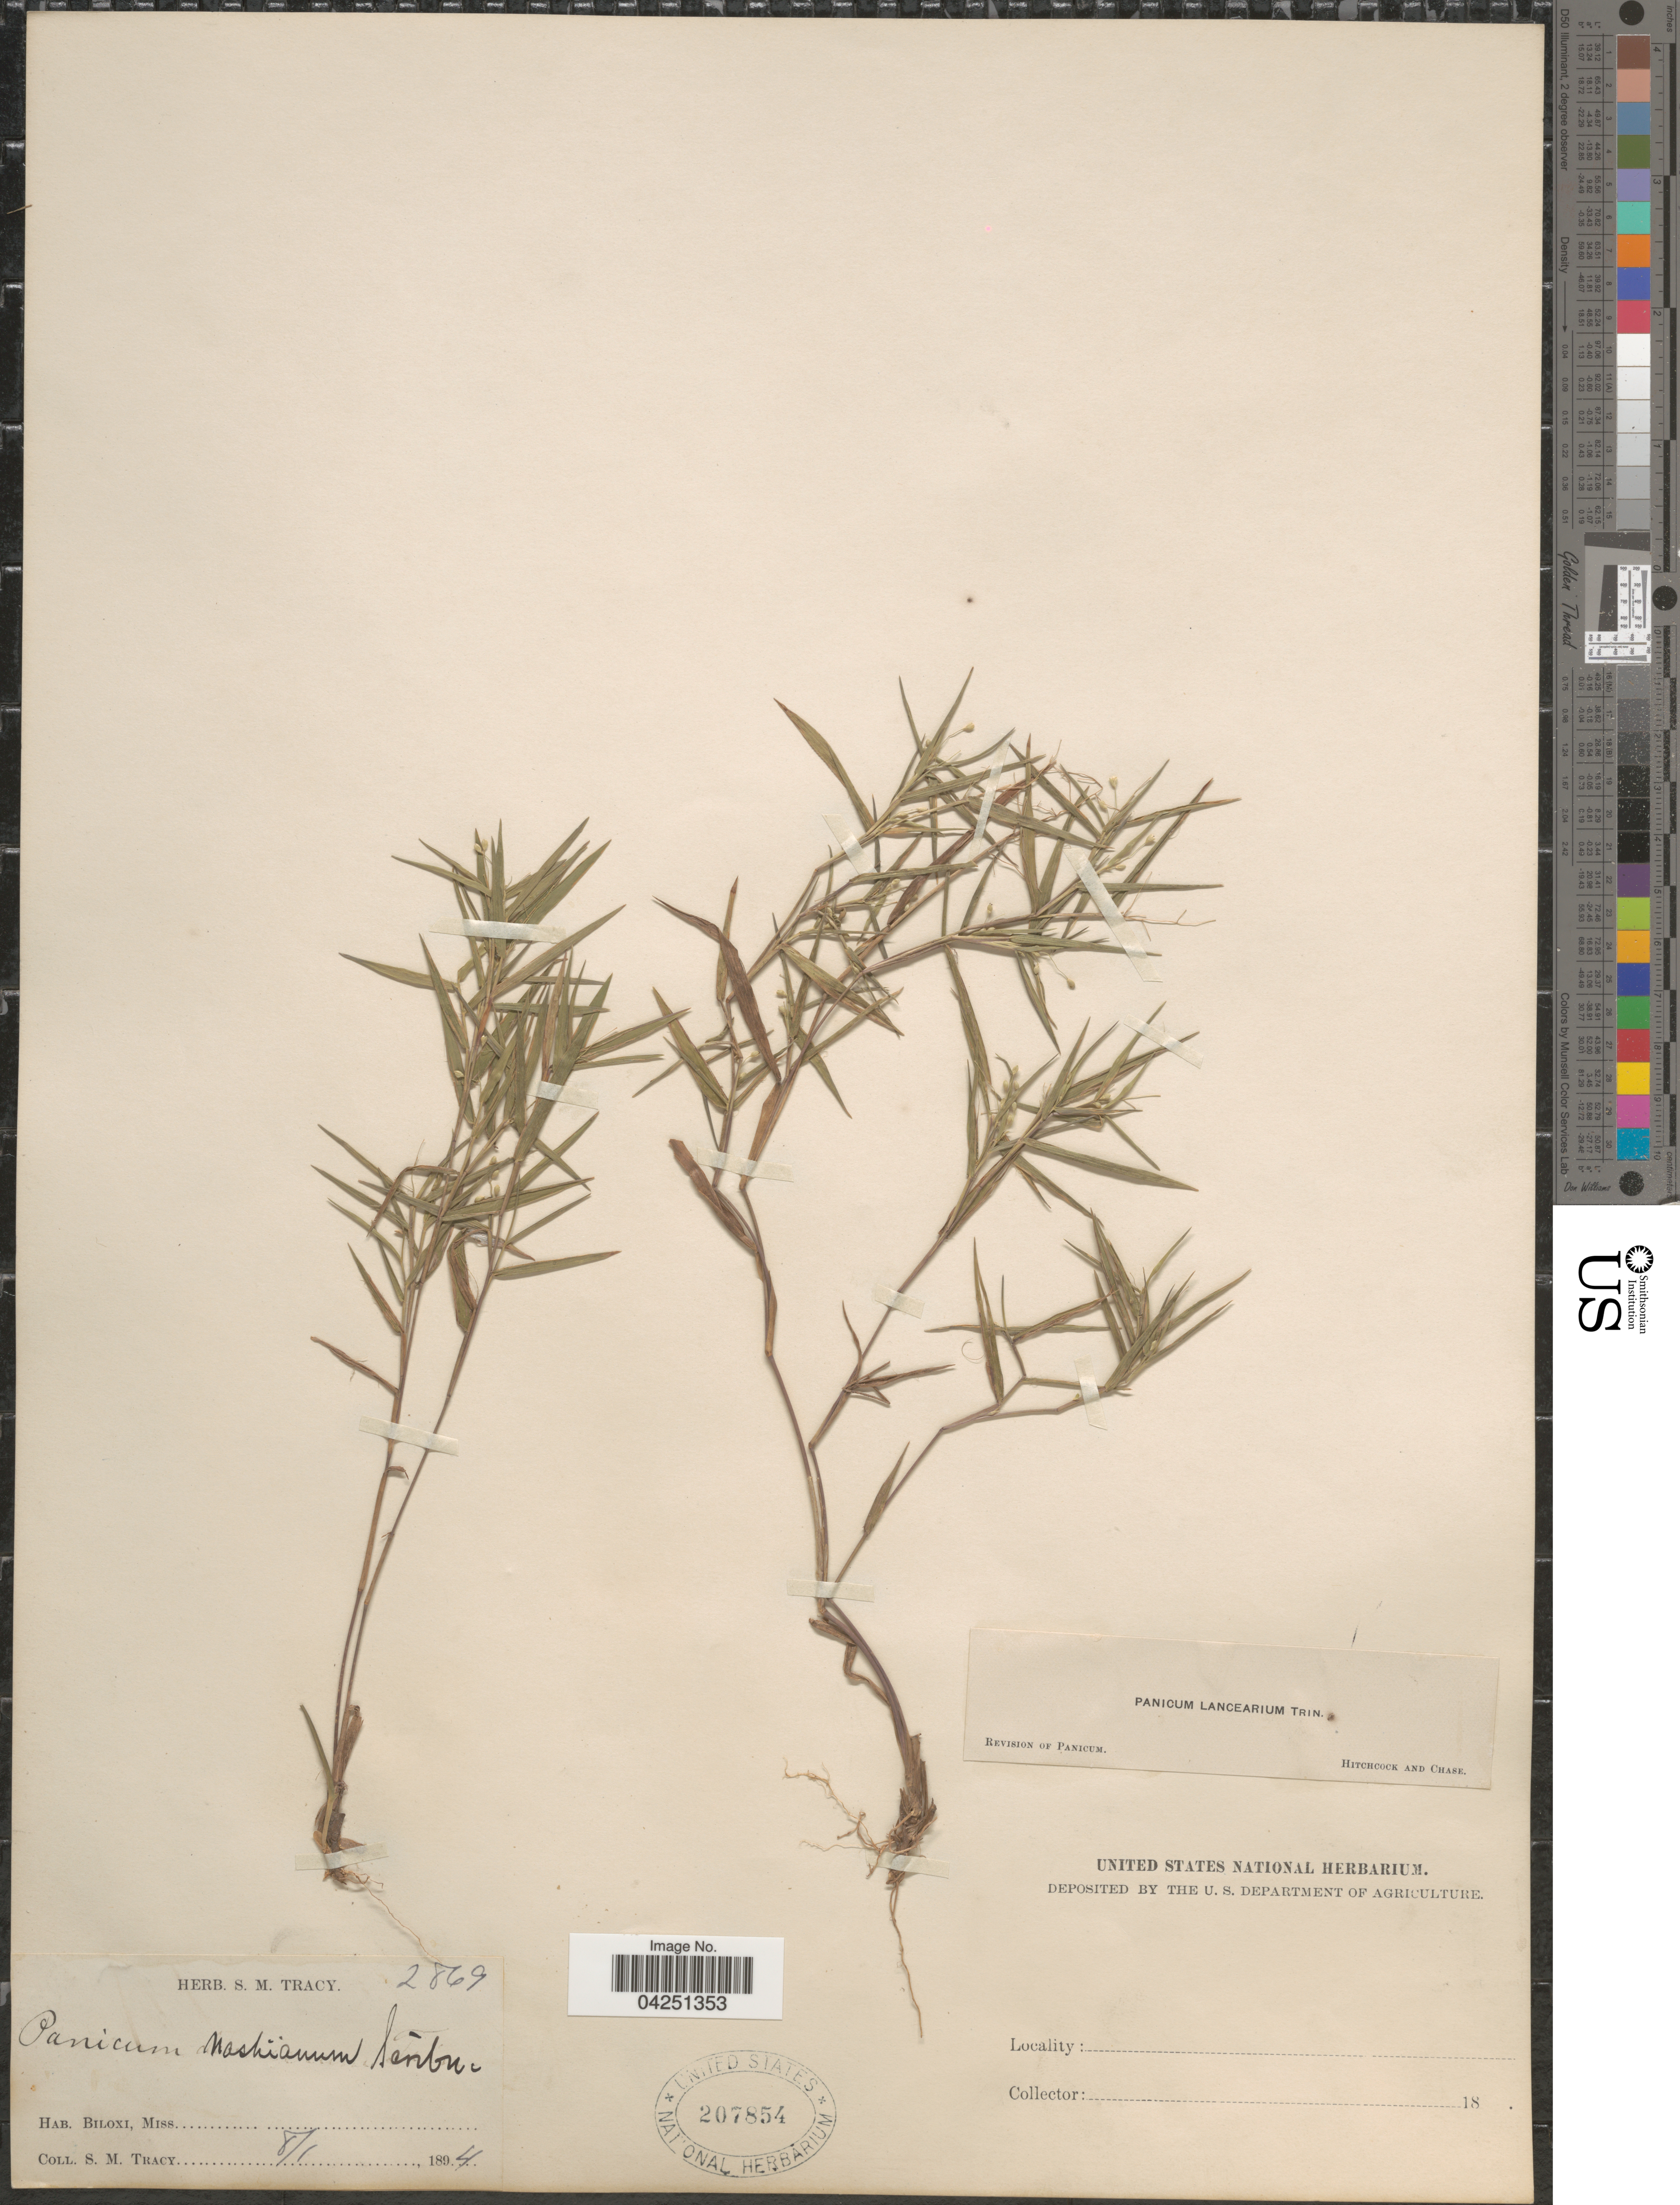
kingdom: Plantae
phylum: Tracheophyta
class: Liliopsida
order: Poales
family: Poaceae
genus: Dichanthelium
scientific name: Dichanthelium acuminatum var. acuminatum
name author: (Sw.) Gould & C.A. Clark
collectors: S. M. Tracy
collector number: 2869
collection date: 1894-08-01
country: United States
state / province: Mississippi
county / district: Harrison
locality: Biloxi.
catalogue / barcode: US 207854